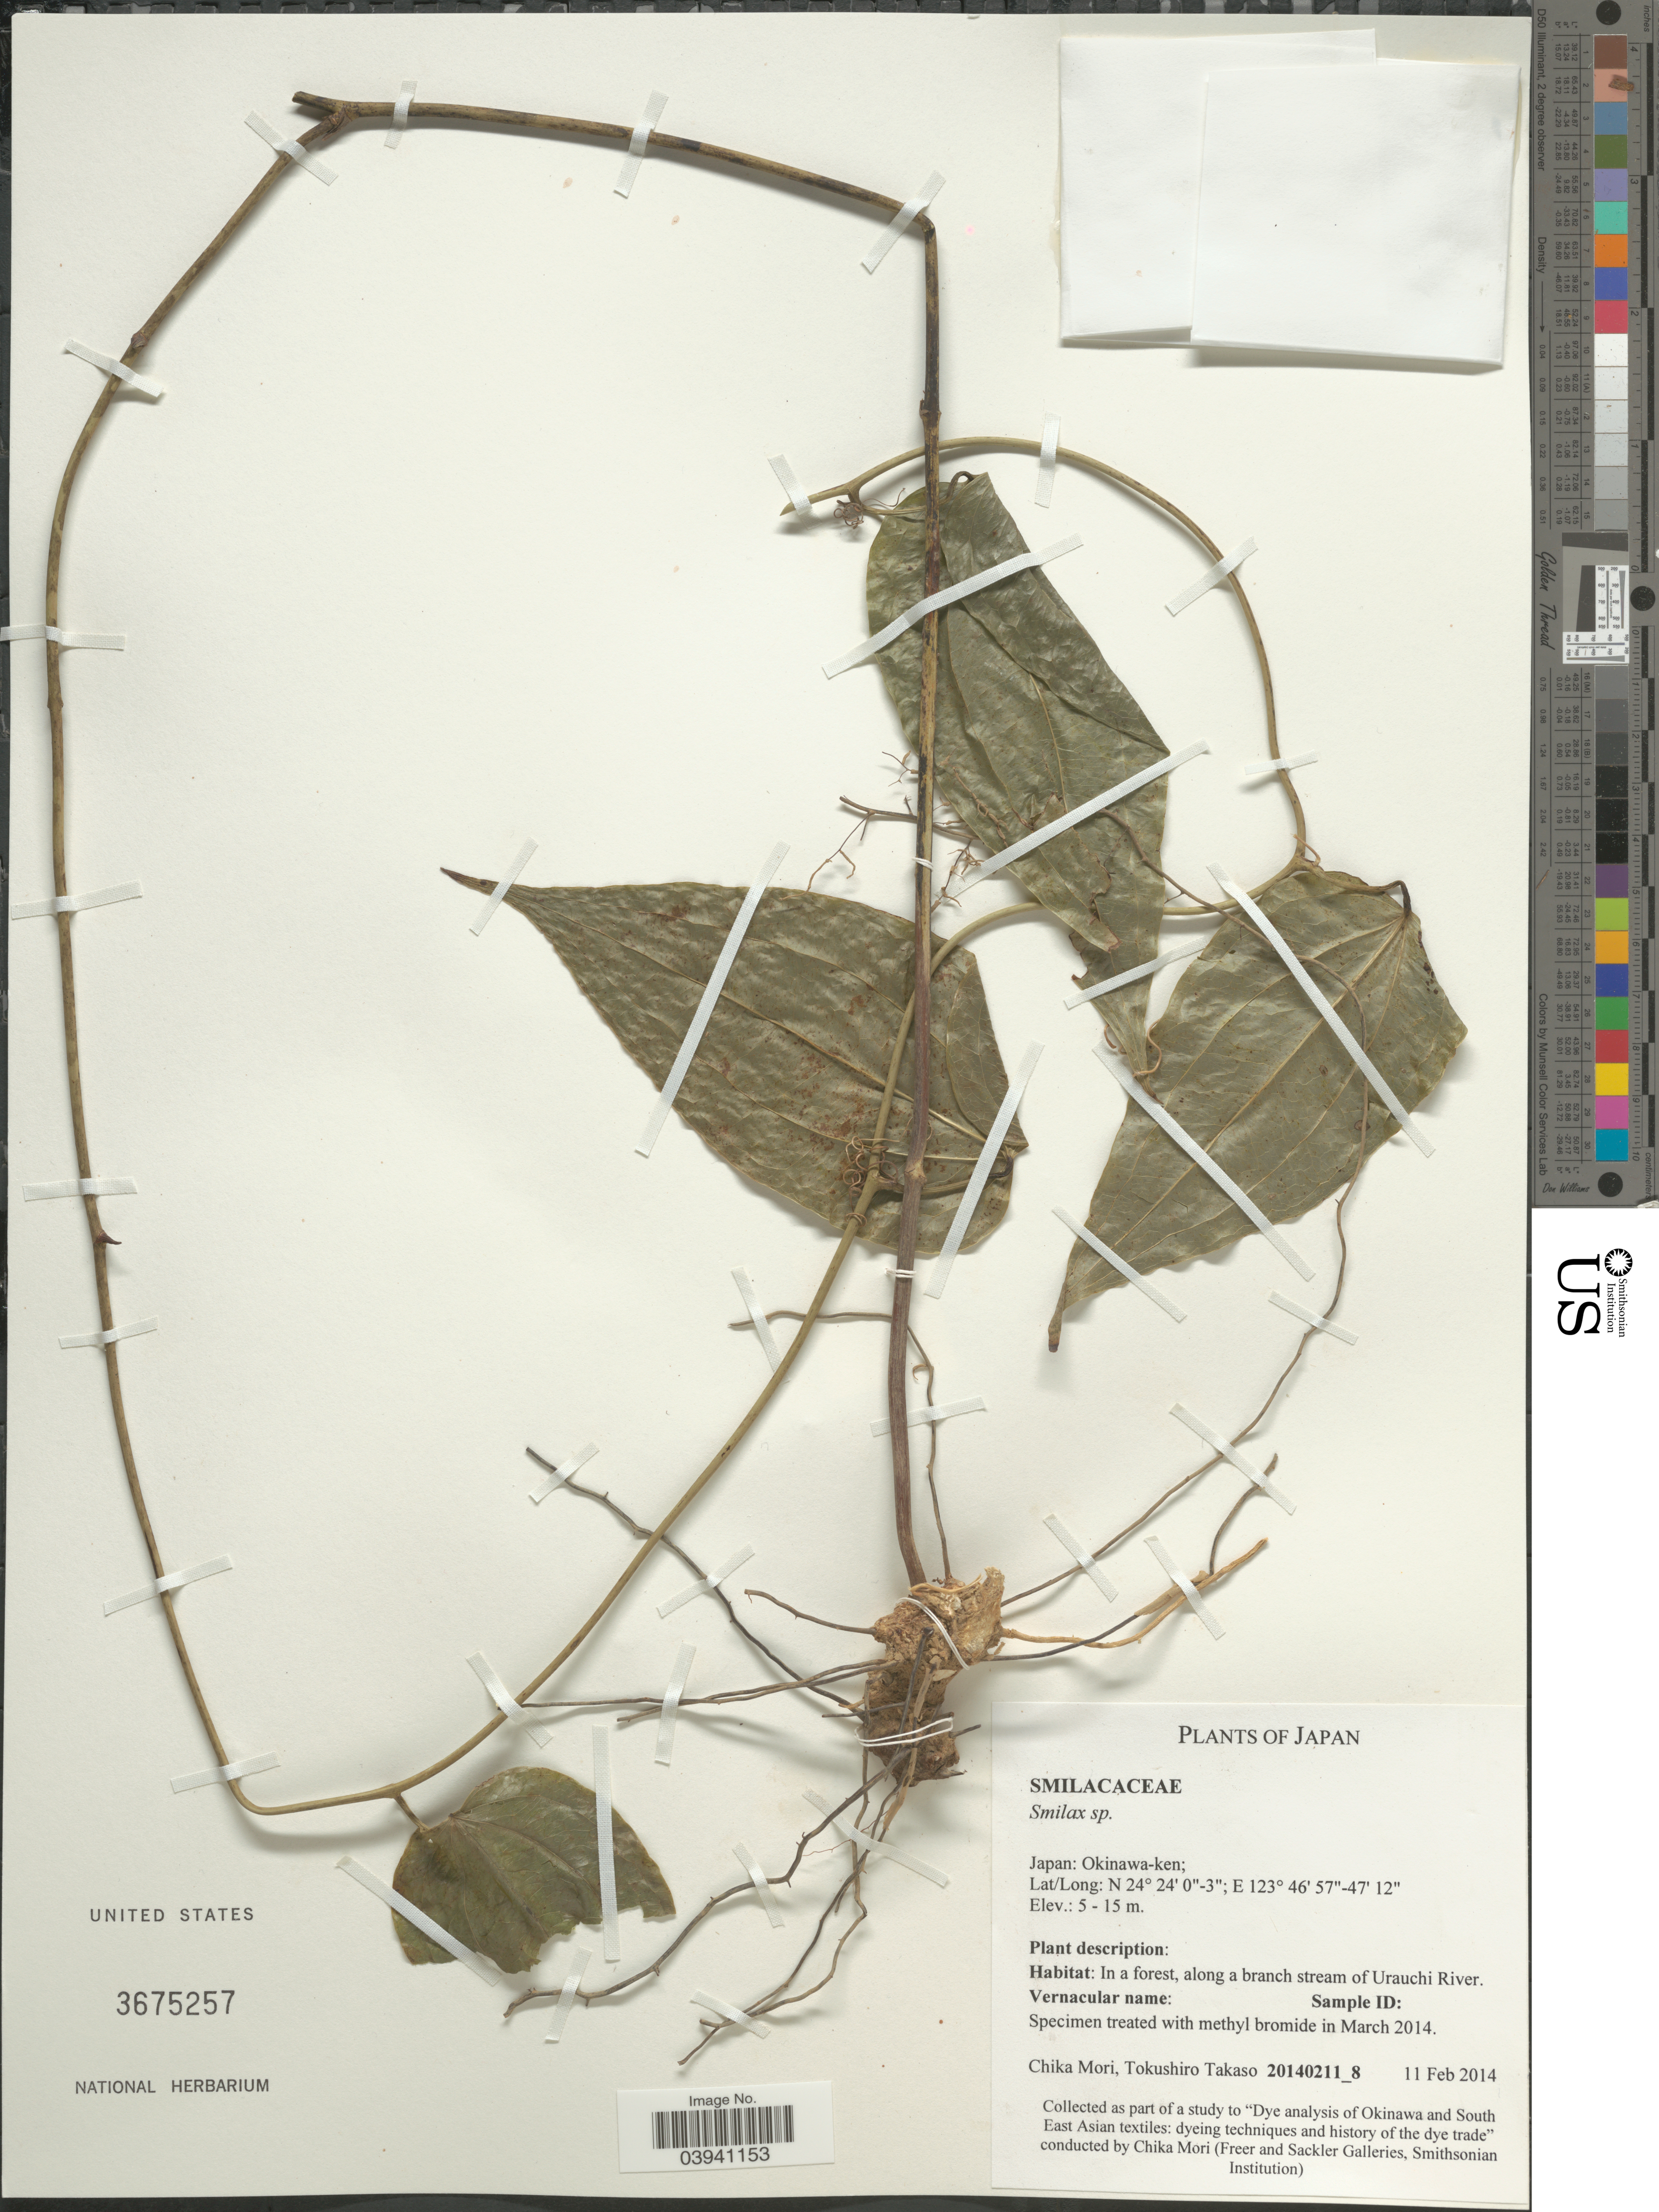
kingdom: Plantae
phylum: Tracheophyta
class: Liliopsida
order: Liliales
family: Smilacaceae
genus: Smilax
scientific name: Smilax sp.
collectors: C. Mori & T. Takaso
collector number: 20140211_8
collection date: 2014-02-11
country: Japan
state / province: Okinawa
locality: Okinawa-ken. Along a branch stream of Urauchi River.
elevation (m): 5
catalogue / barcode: US 3675257